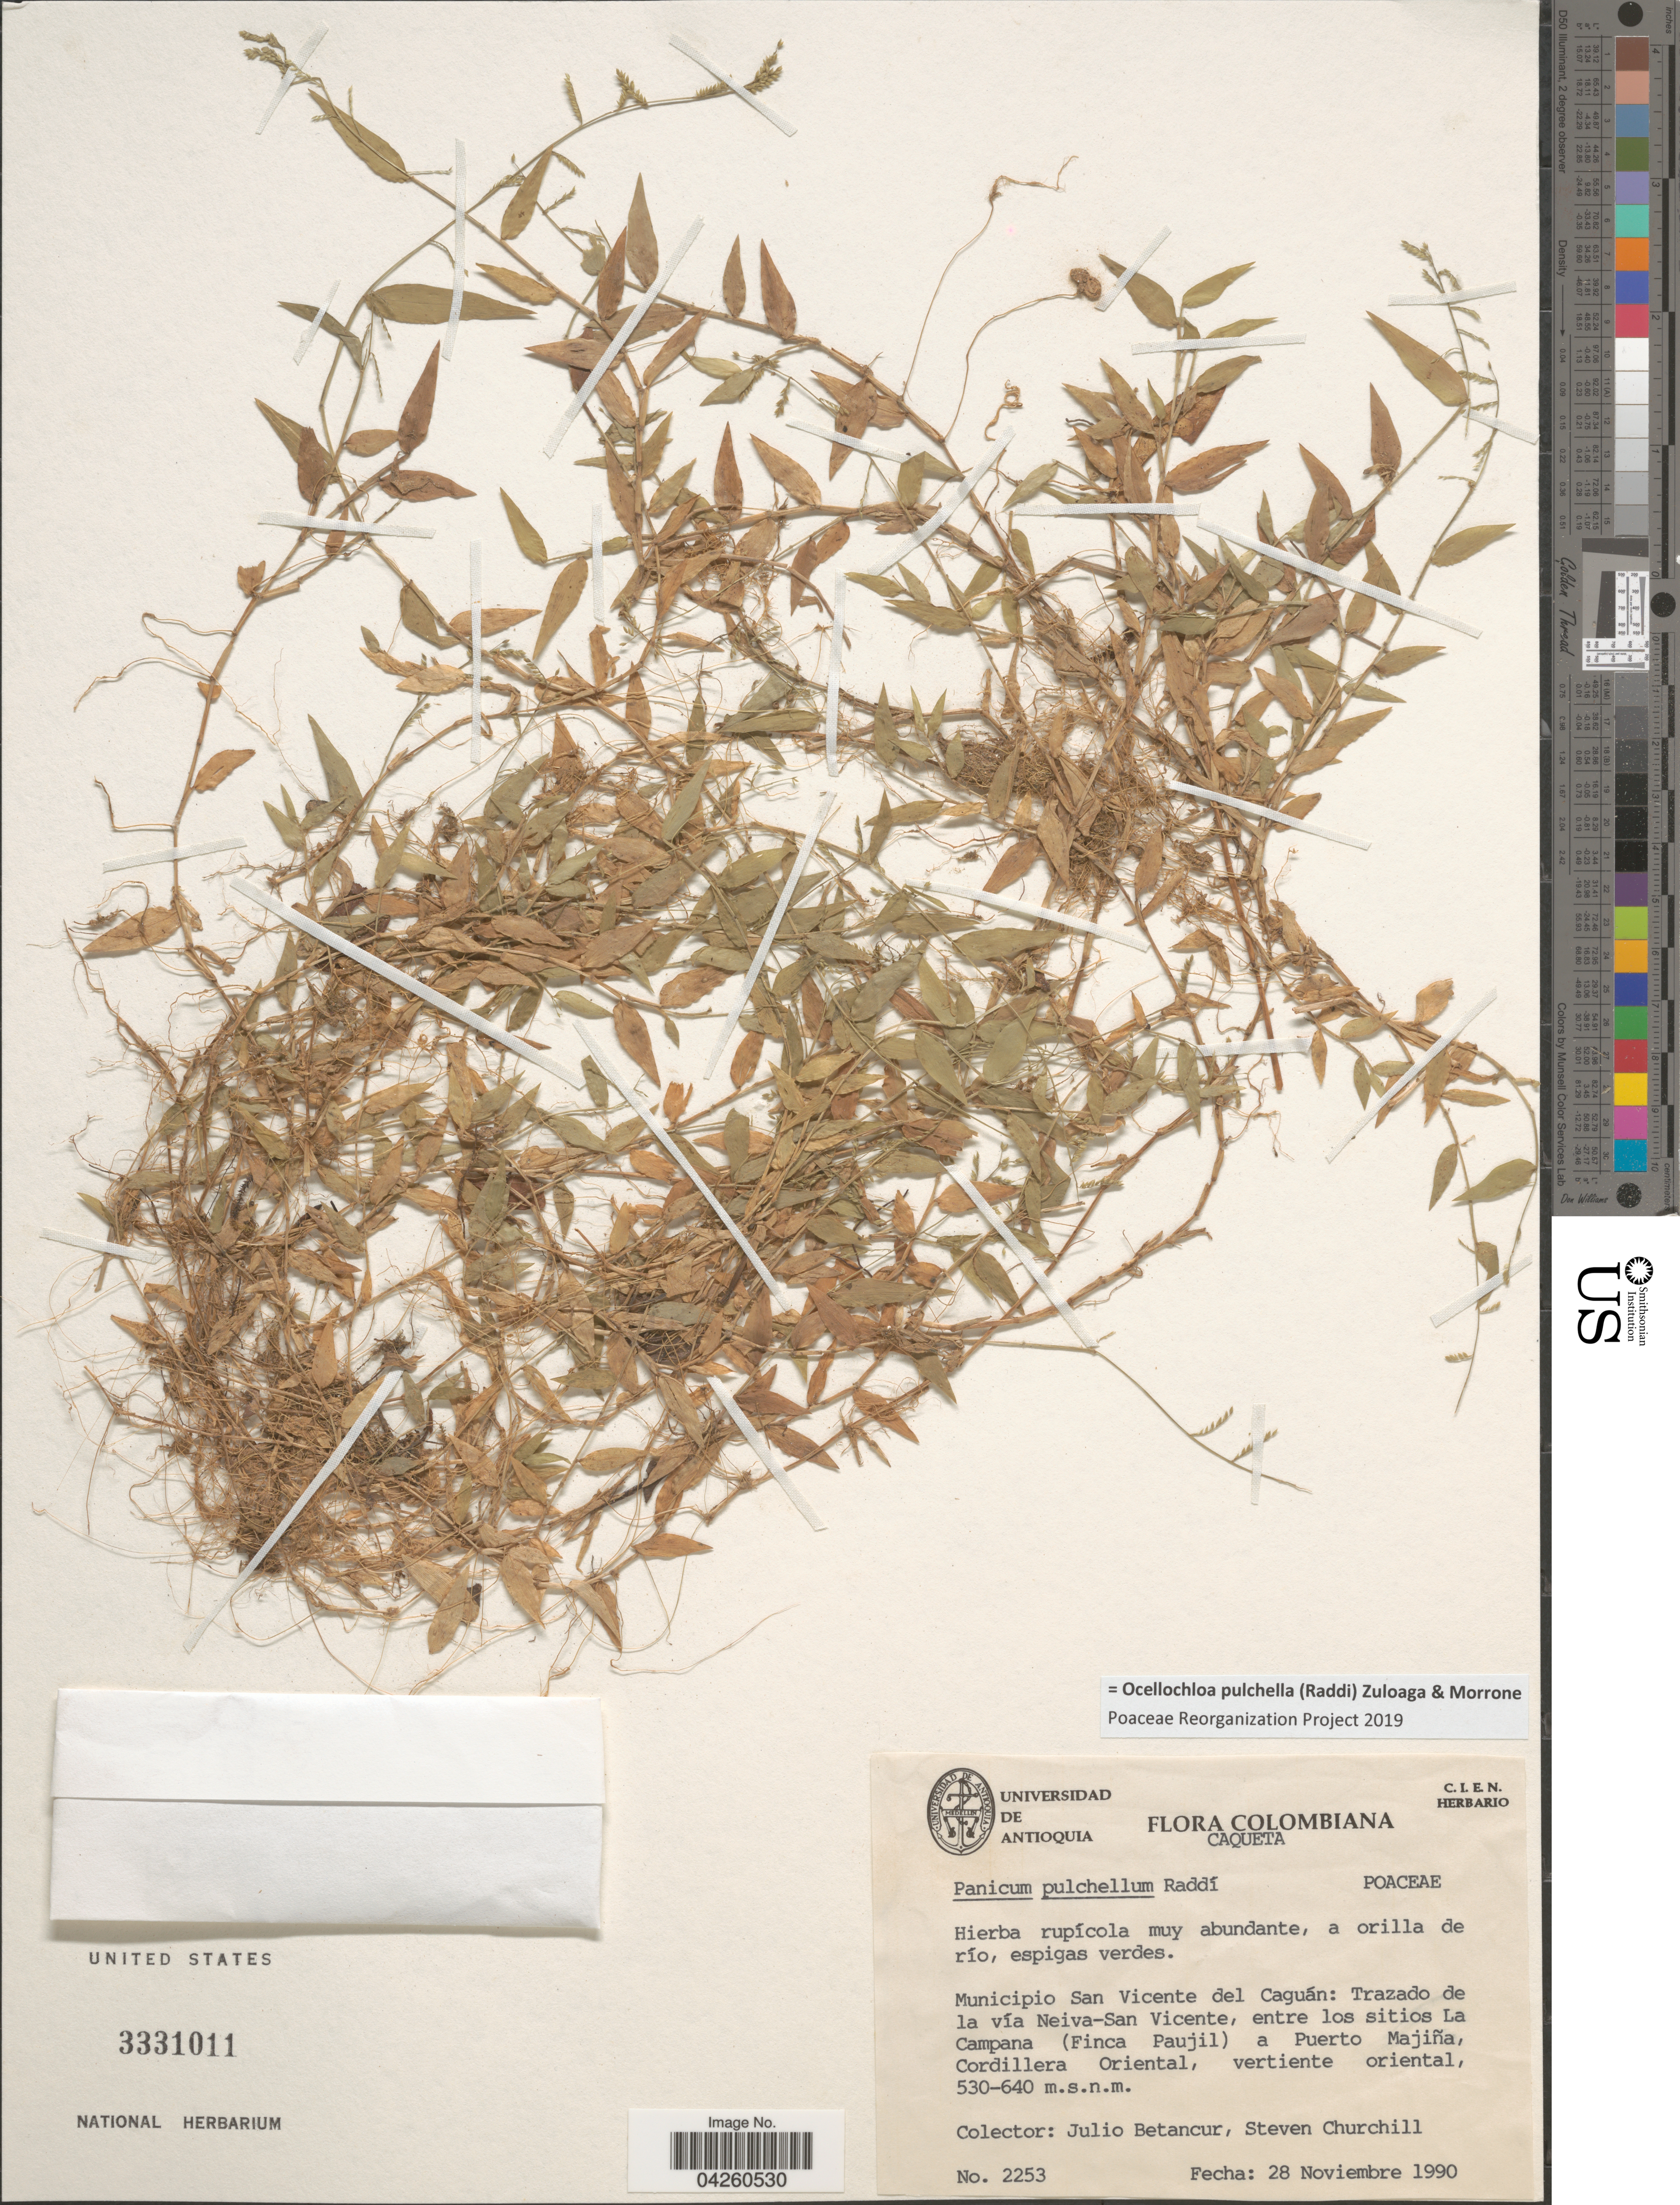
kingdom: Plantae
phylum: Tracheophyta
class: Liliopsida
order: Poales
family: Poaceae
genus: Ocellochloa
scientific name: Ocellochloa pulchella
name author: (Raddi) Zuloaga & Morrone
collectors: J. Betancur & S. Churchill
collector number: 2253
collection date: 1990-11-28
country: Colombia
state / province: Caquetá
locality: Municipio San Vicente del Caguán: Trazado de la vía Neiva-San Vicente, entre los sitios La Campana (Finca Paujil) a Puerto Majiña, Cordillera Oriental, vertiente oriental.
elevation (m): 530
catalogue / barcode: US 3331011